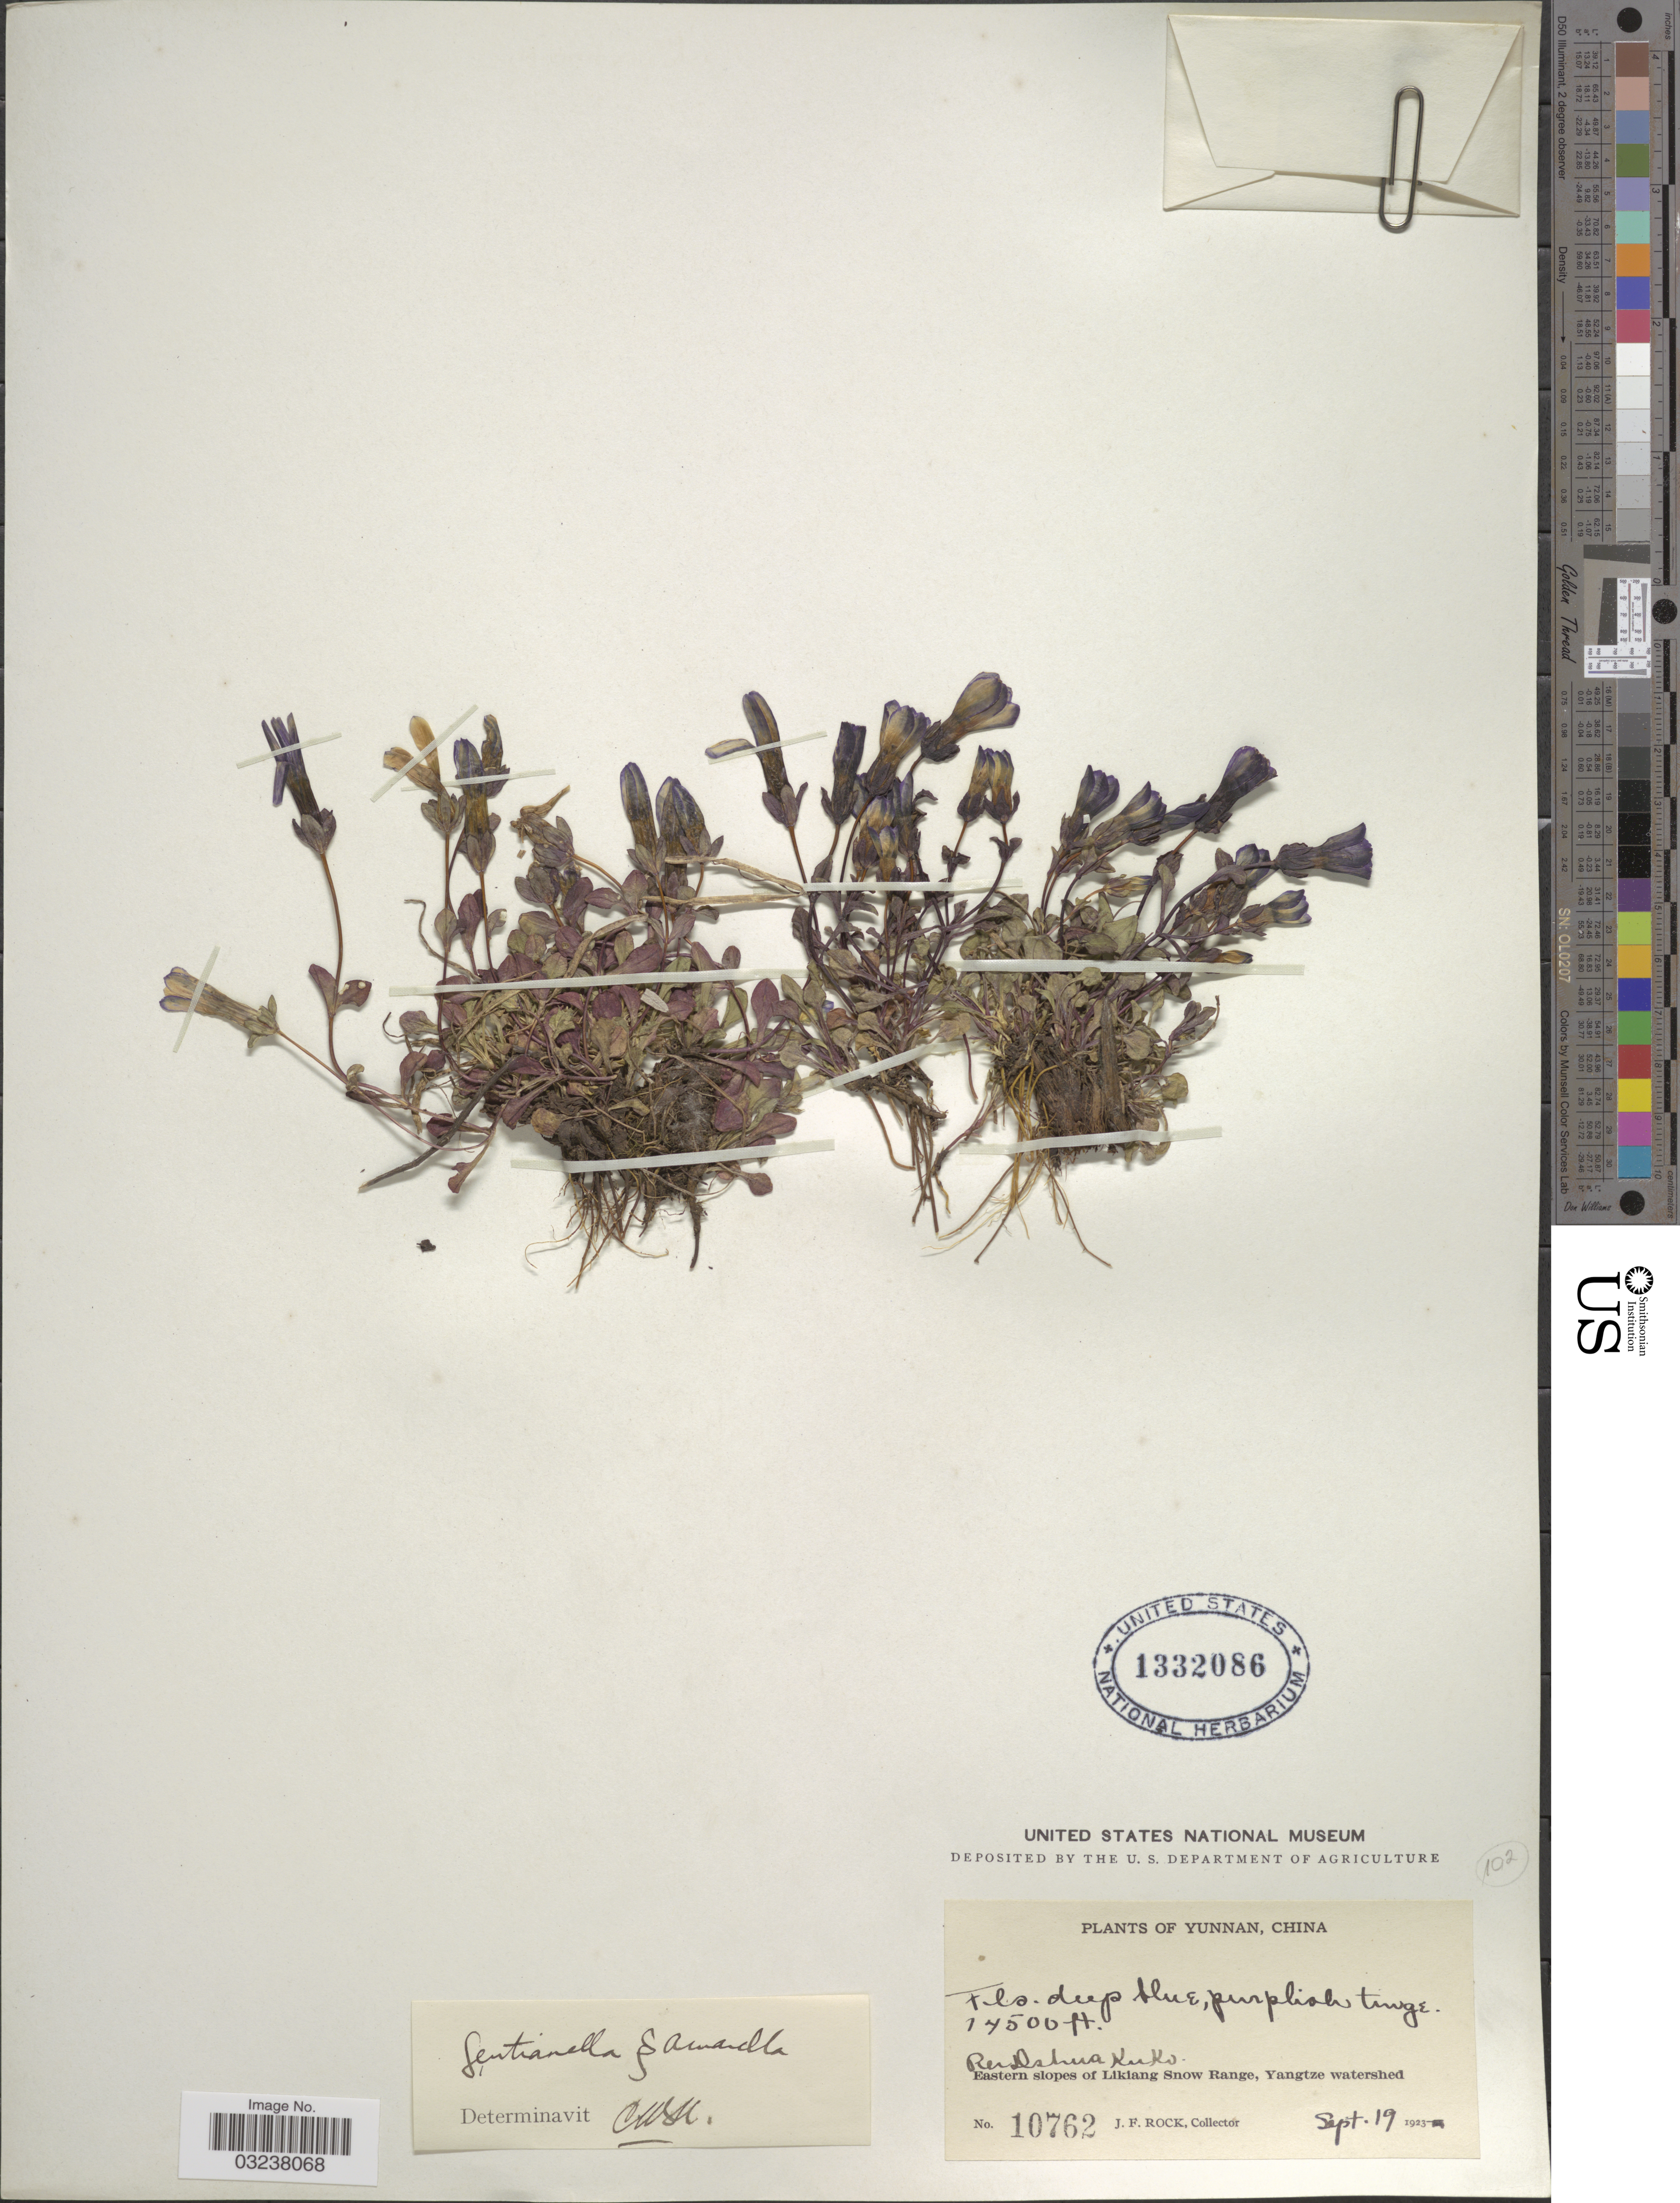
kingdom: Plantae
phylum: Tracheophyta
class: Magnoliopsida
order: Gentianales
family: Gentianaceae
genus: Gentianella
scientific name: Gentianella sp.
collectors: J. Rock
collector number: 10762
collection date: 1923-09-19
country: China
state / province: Yunnan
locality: Eastern slopes of Likiang Snow Range, Yangtze watershed.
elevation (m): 4420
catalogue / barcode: US 1332086